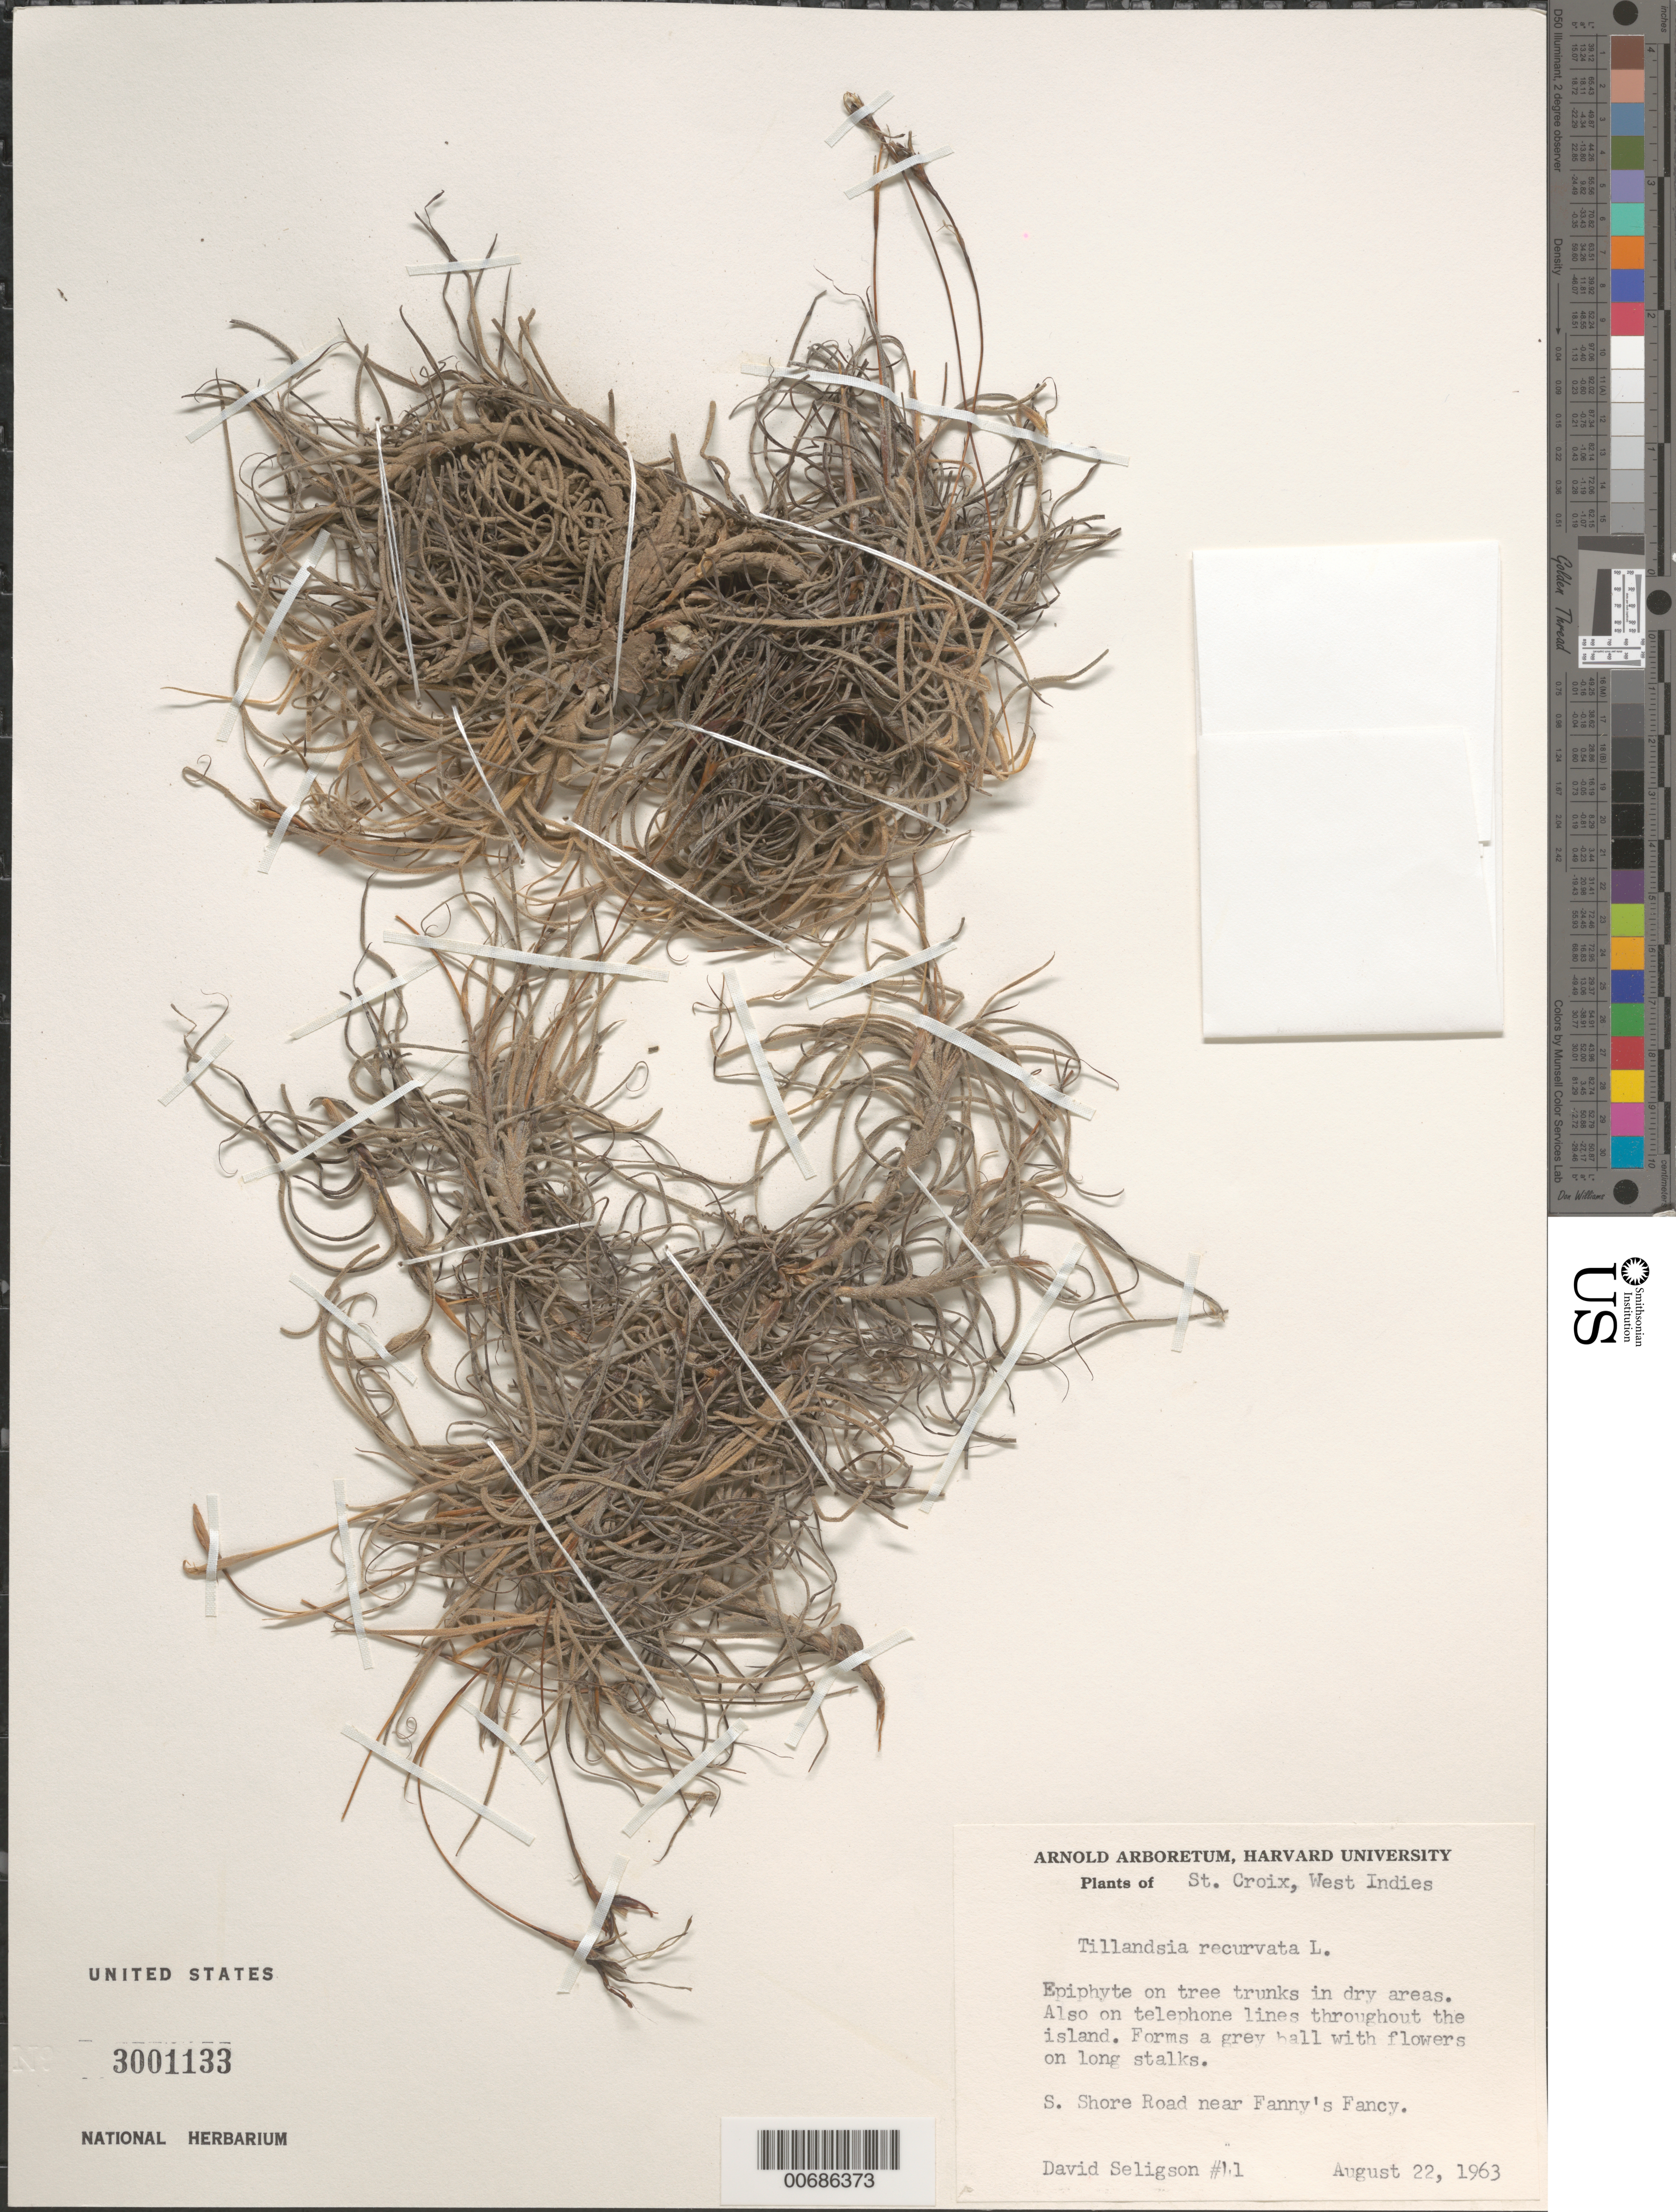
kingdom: Plantae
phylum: Tracheophyta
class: Liliopsida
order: Poales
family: Bromeliaceae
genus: Tillandsia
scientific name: Tillandsia recurvata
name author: L.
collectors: D. Seligson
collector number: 41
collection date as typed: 22 Aug 1963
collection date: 1963-08-22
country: U.S. Virgin Islands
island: St. Croix Island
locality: S Shore Road near Fanny's Fancy. Also on telephone lines throughout the island.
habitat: On tree trunks in dry areas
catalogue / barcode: US 3001133